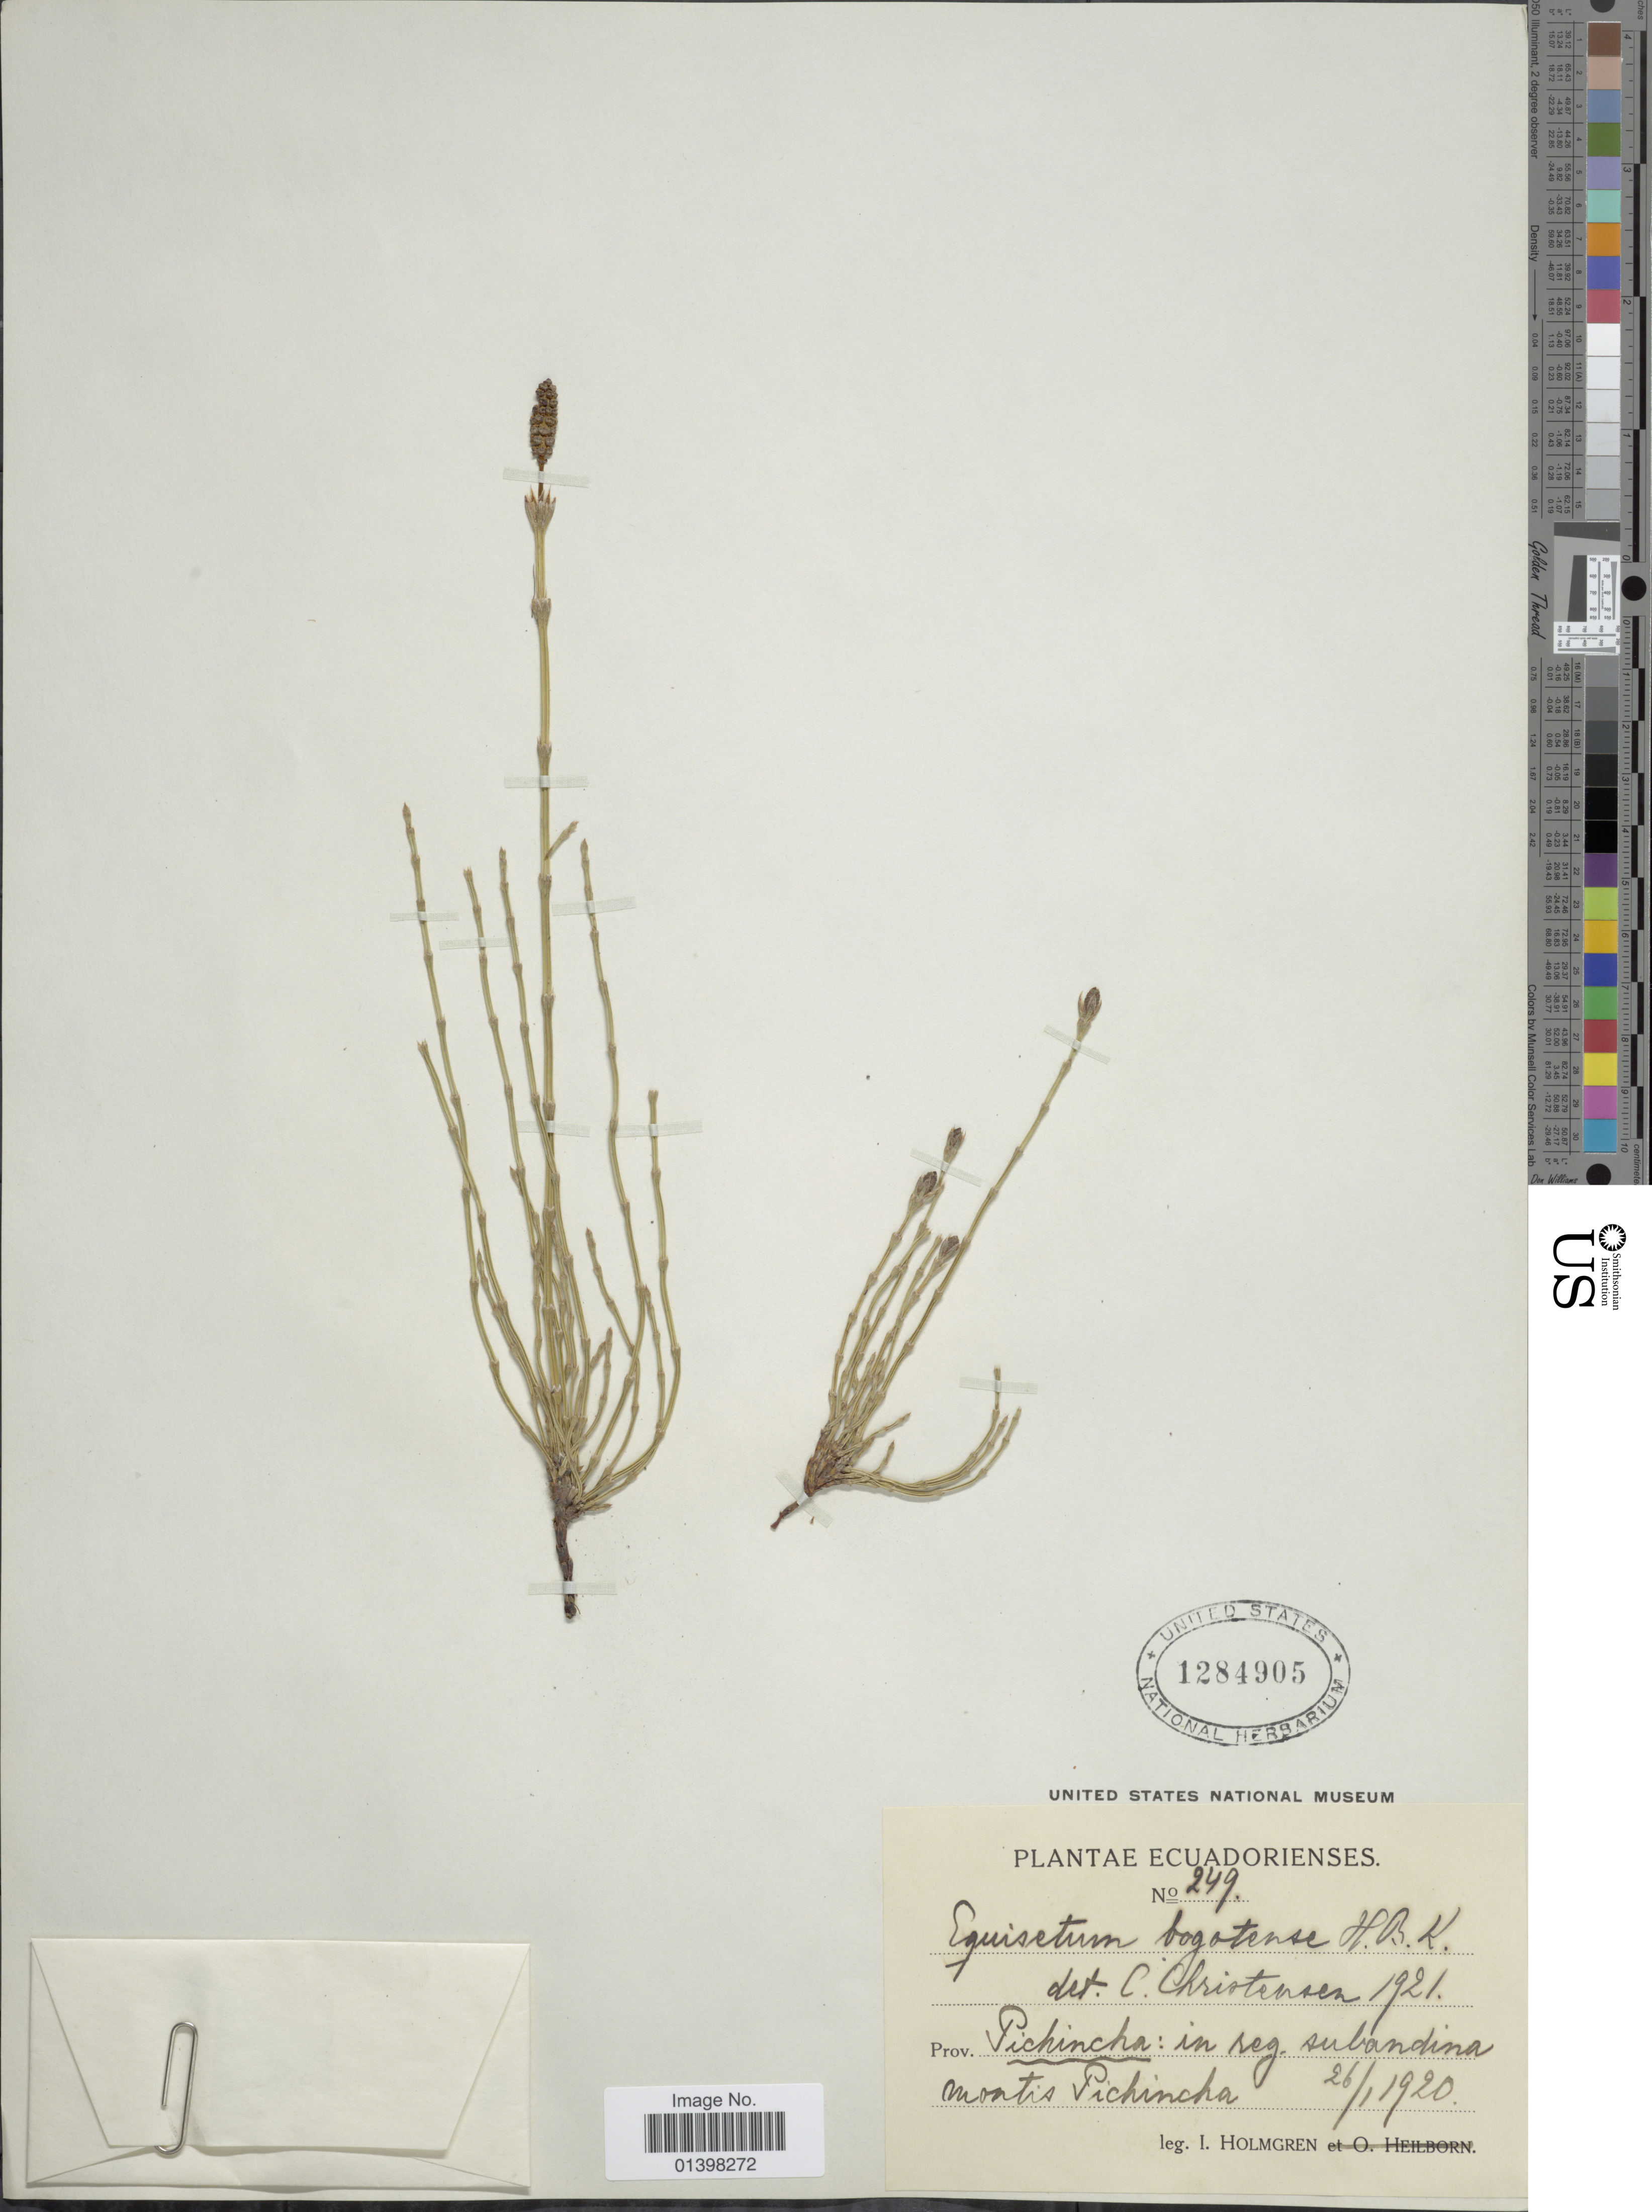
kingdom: Plantae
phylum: Tracheophyta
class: Polypodiopsida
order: Equisetales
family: Equisetaceae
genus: Equisetum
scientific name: Equisetum bogotense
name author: Kunth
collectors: I. Holmgren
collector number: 249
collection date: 1920-01-26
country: Ecuador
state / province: Pichincha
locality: In reg subandina montis Pichincha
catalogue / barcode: US 1284905